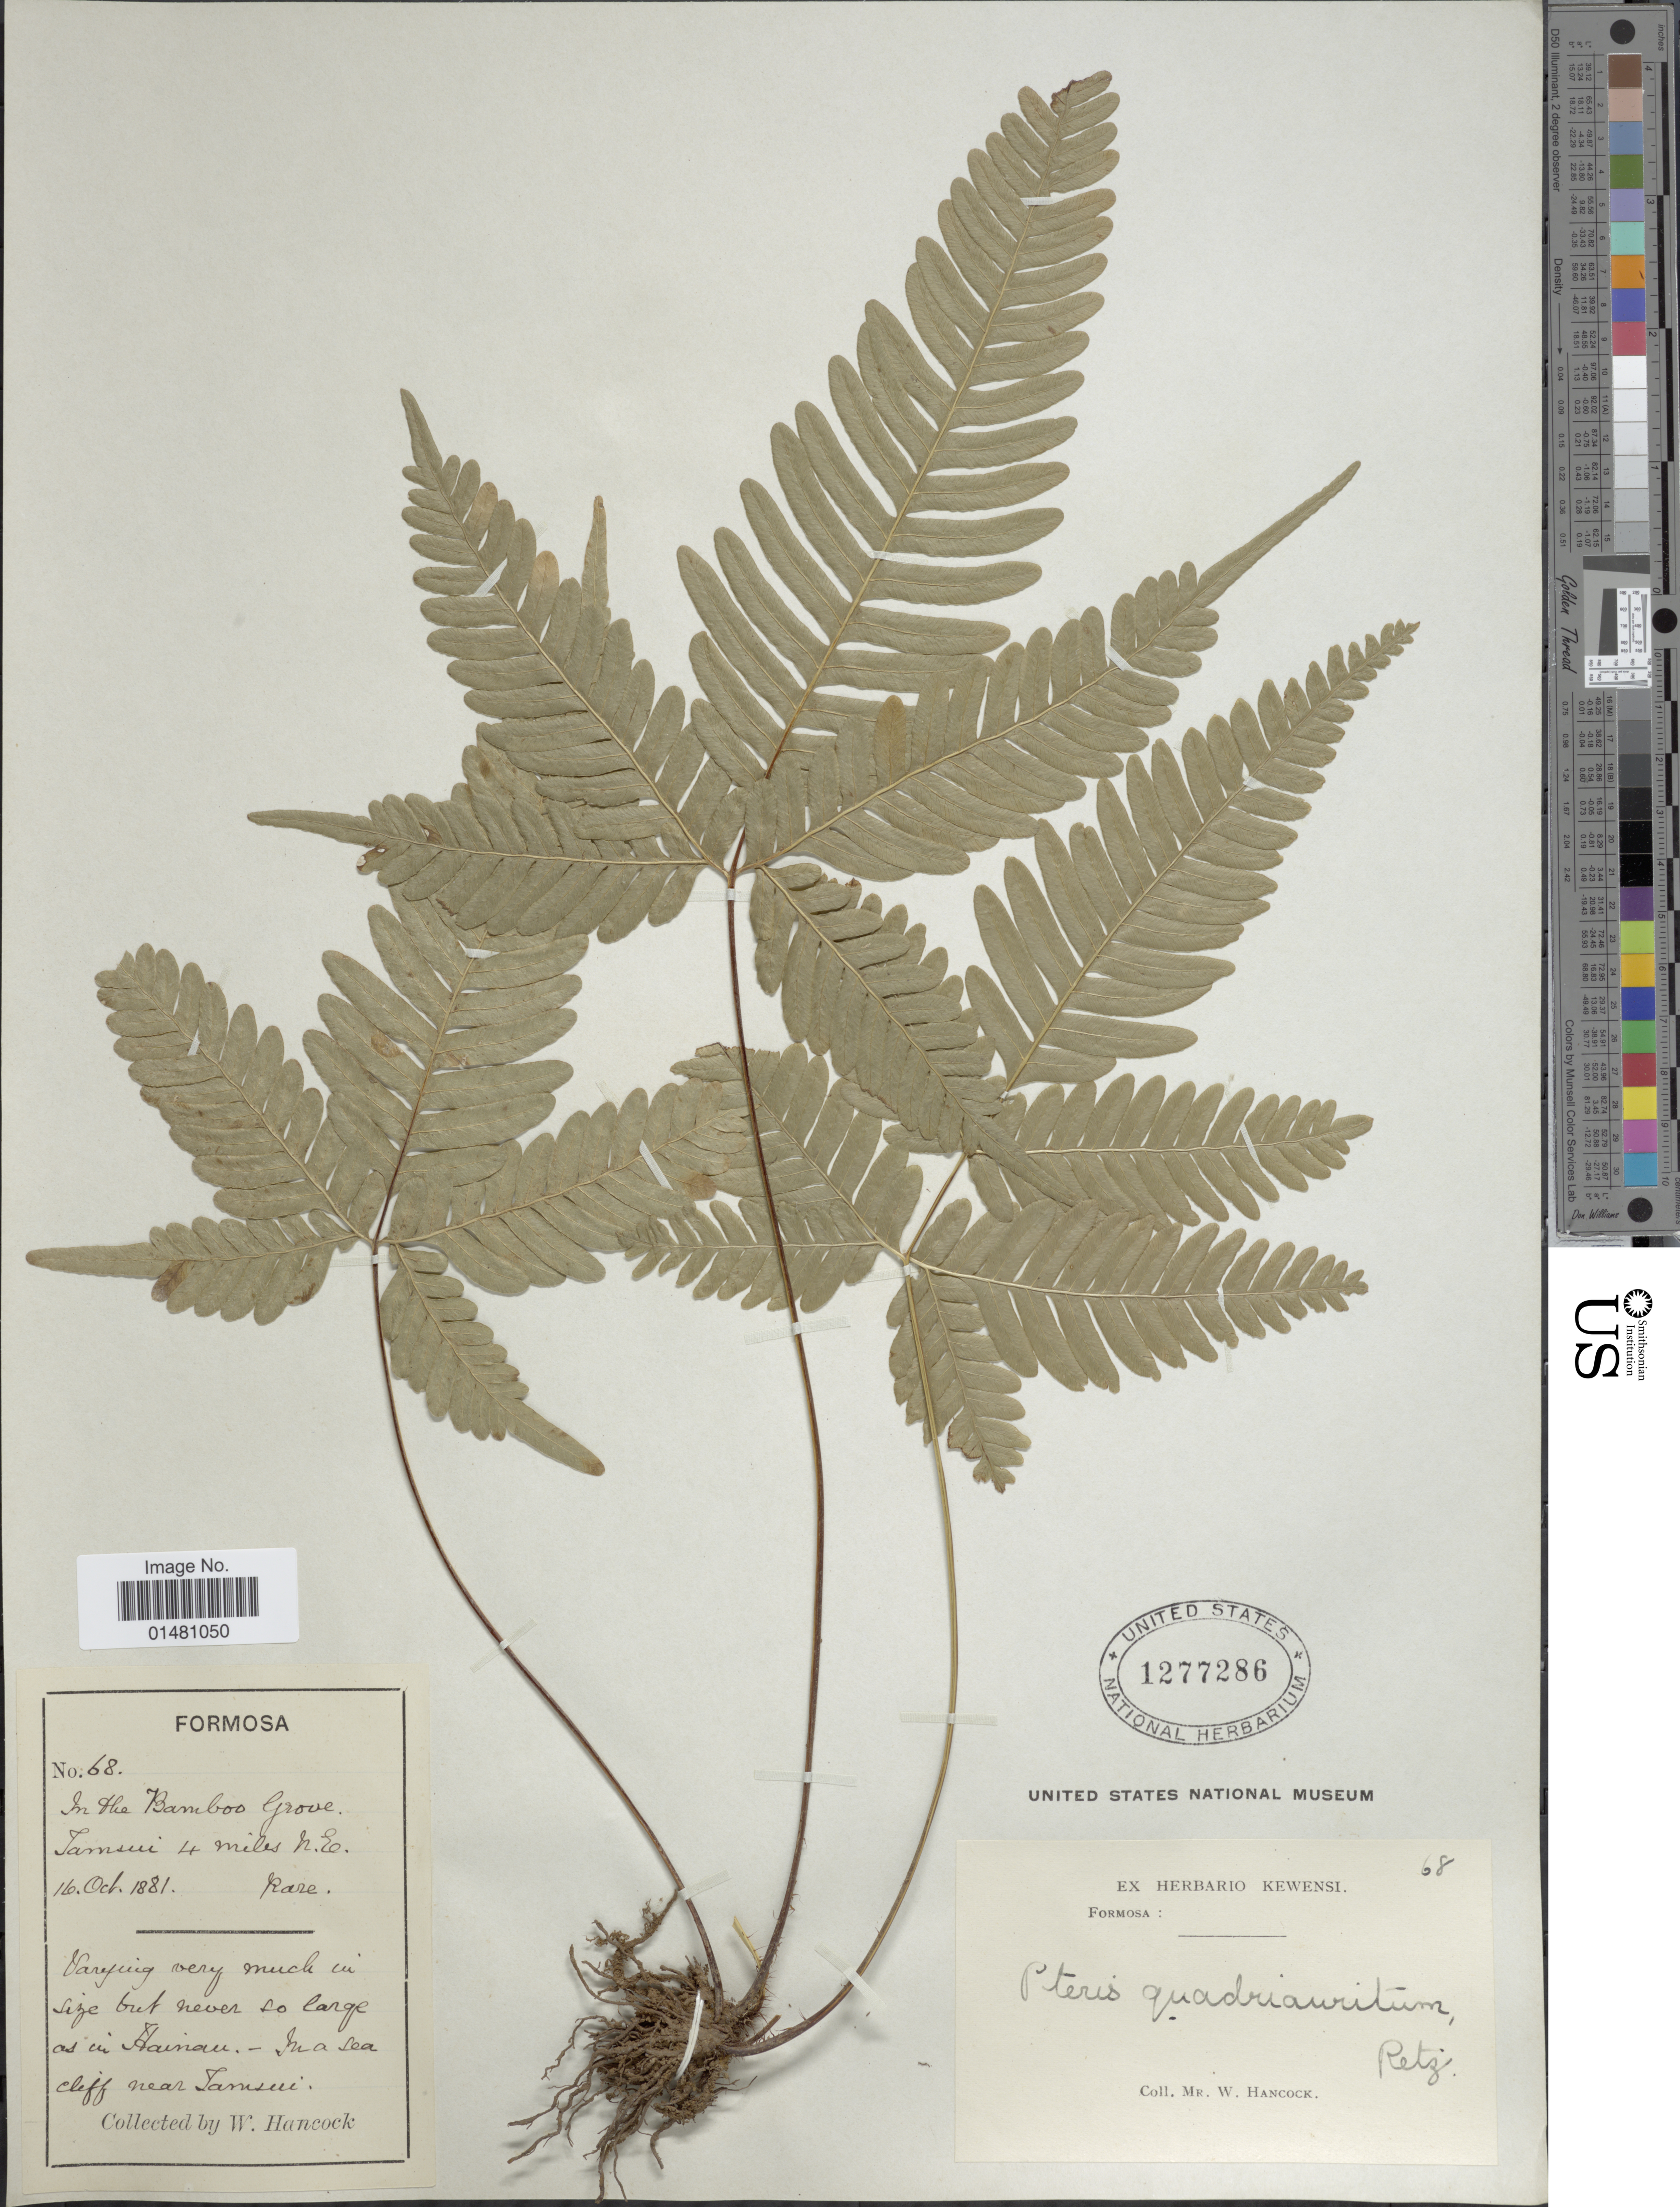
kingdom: Plantae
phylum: Tracheophyta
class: Polypodiopsida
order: Polypodiales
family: Pteridaceae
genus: Pteris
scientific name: Pteris quadriaurita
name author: Retz.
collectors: W. Hancock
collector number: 68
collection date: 1881-10-16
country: Taiwan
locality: Formosa, In the Bamboo Grove Jamsui 4 miles N.E. [interpreted]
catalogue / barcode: US 1277286